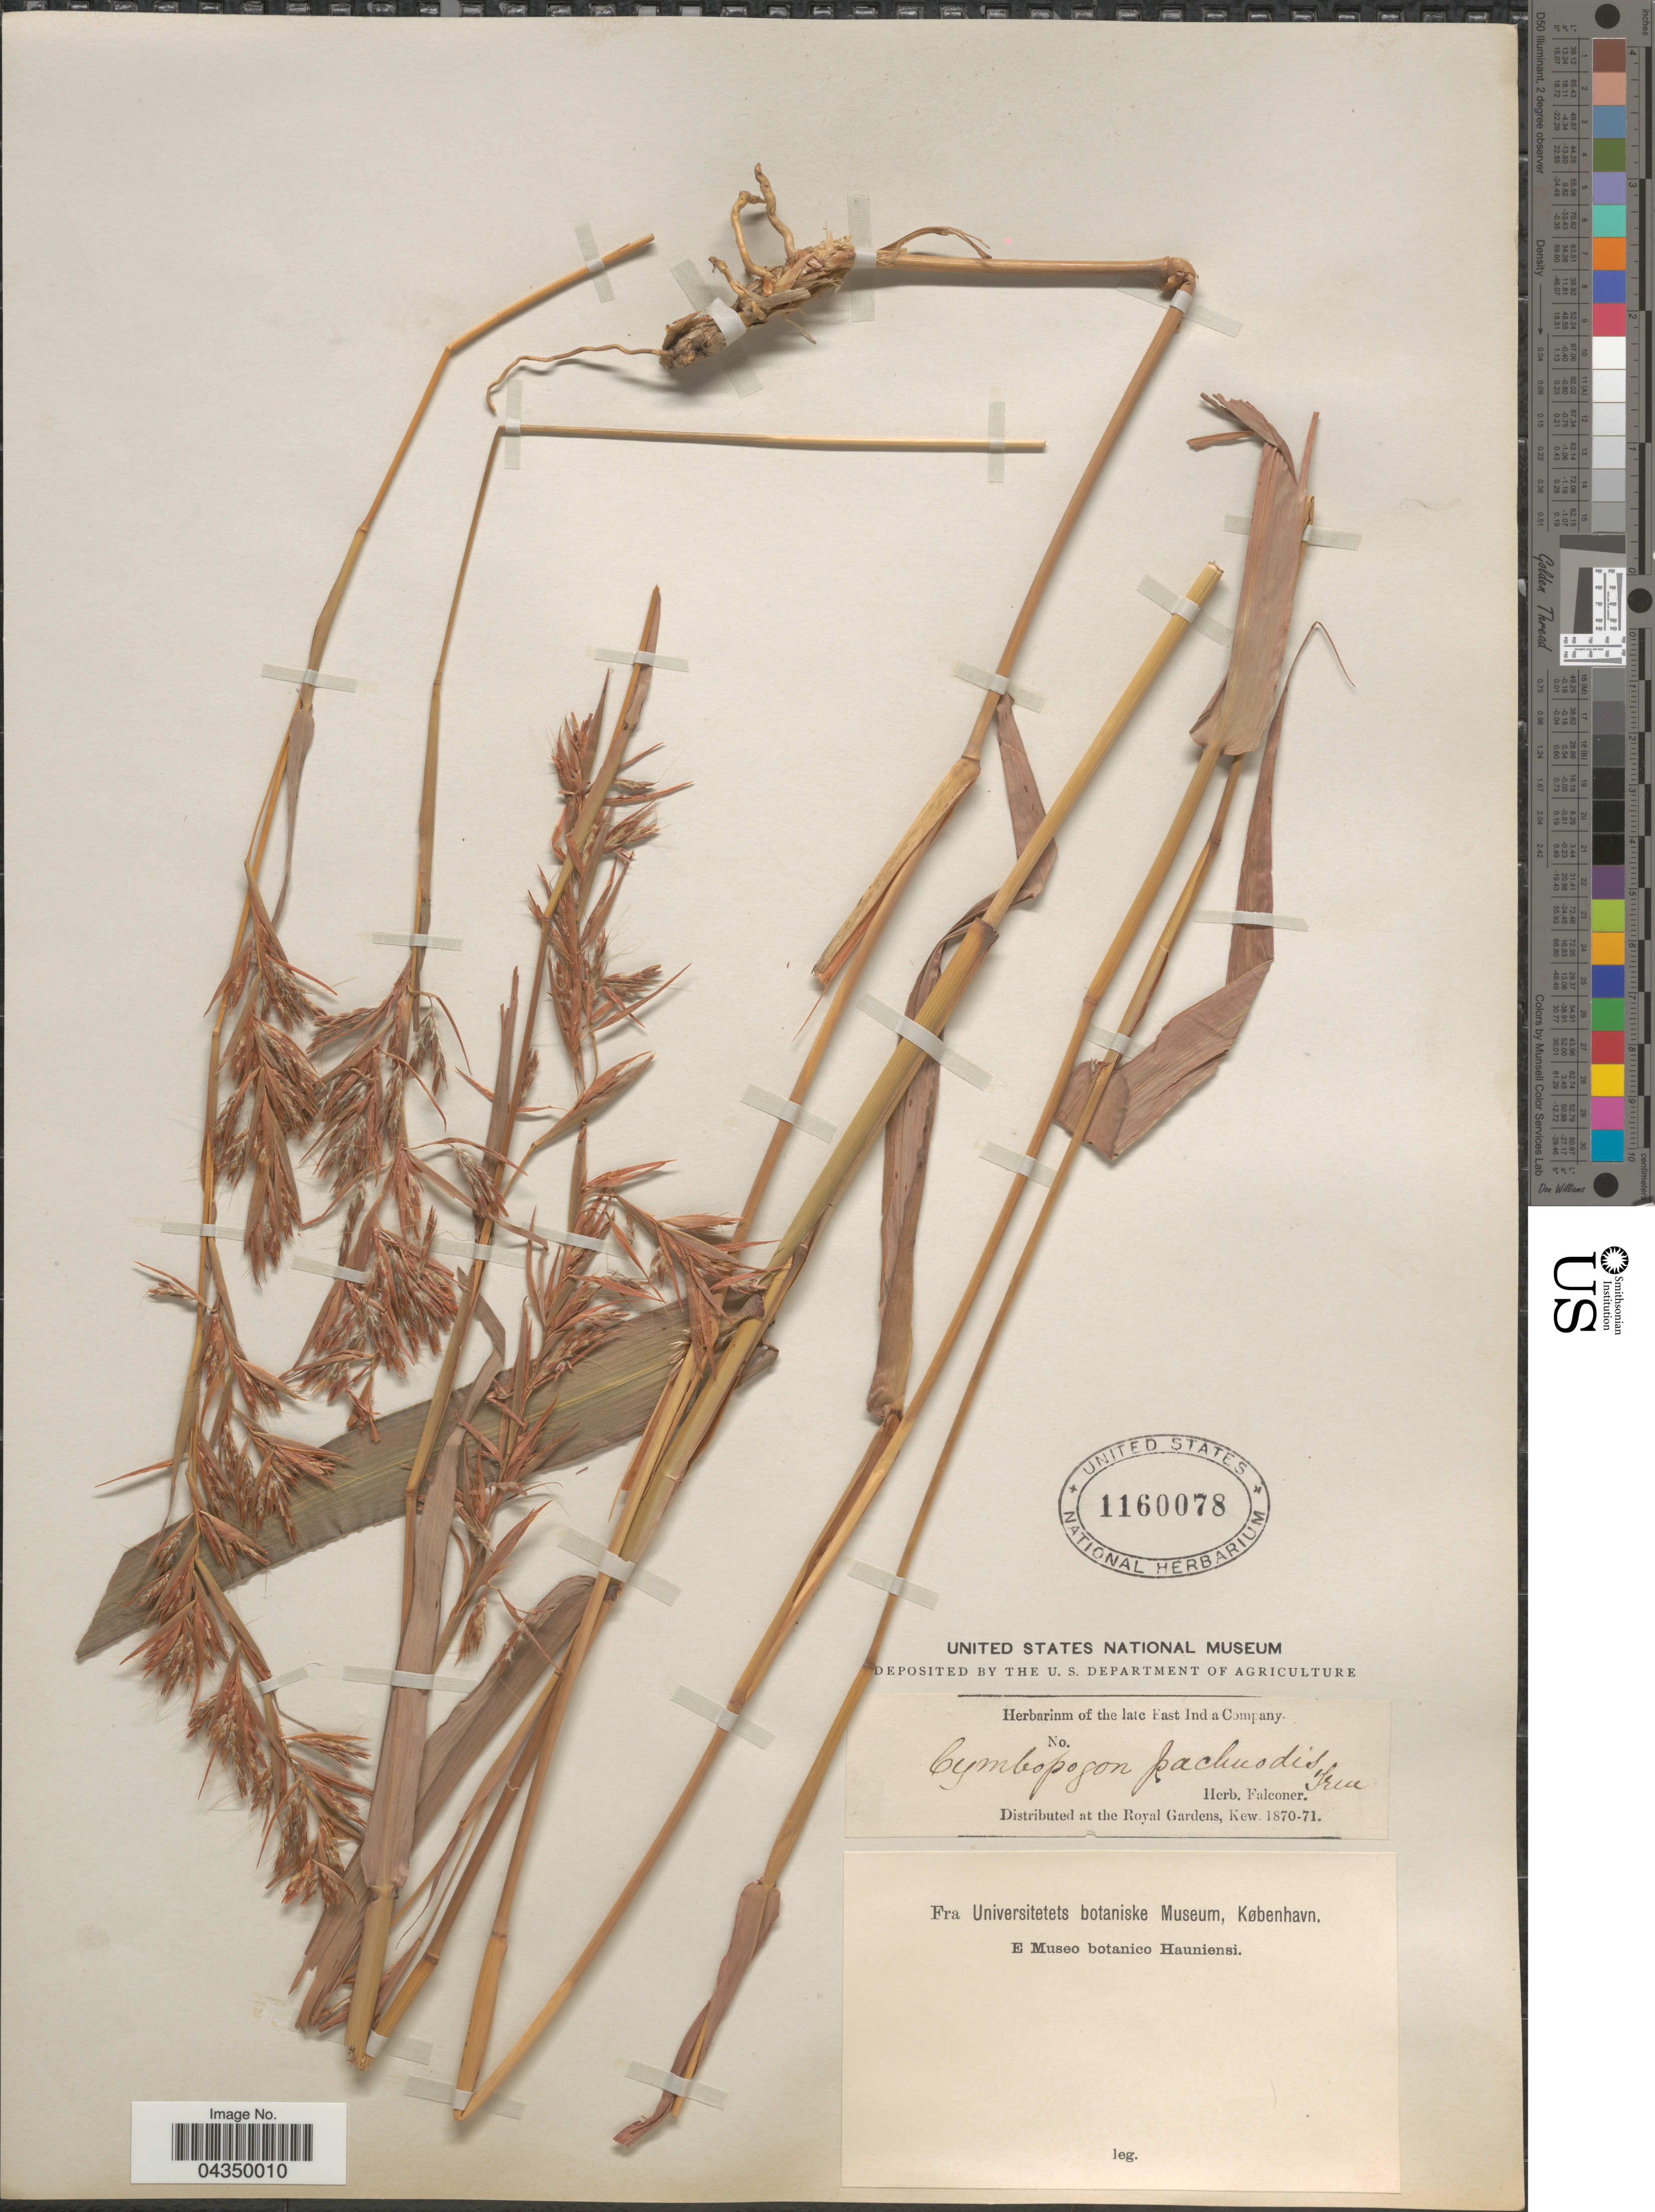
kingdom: Plantae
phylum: Tracheophyta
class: Liliopsida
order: Poales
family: Poaceae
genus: Cymbopogon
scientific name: Cymbopogon martini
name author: (Roxb.) Stapf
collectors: ex herb. Falconer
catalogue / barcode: US 1160078